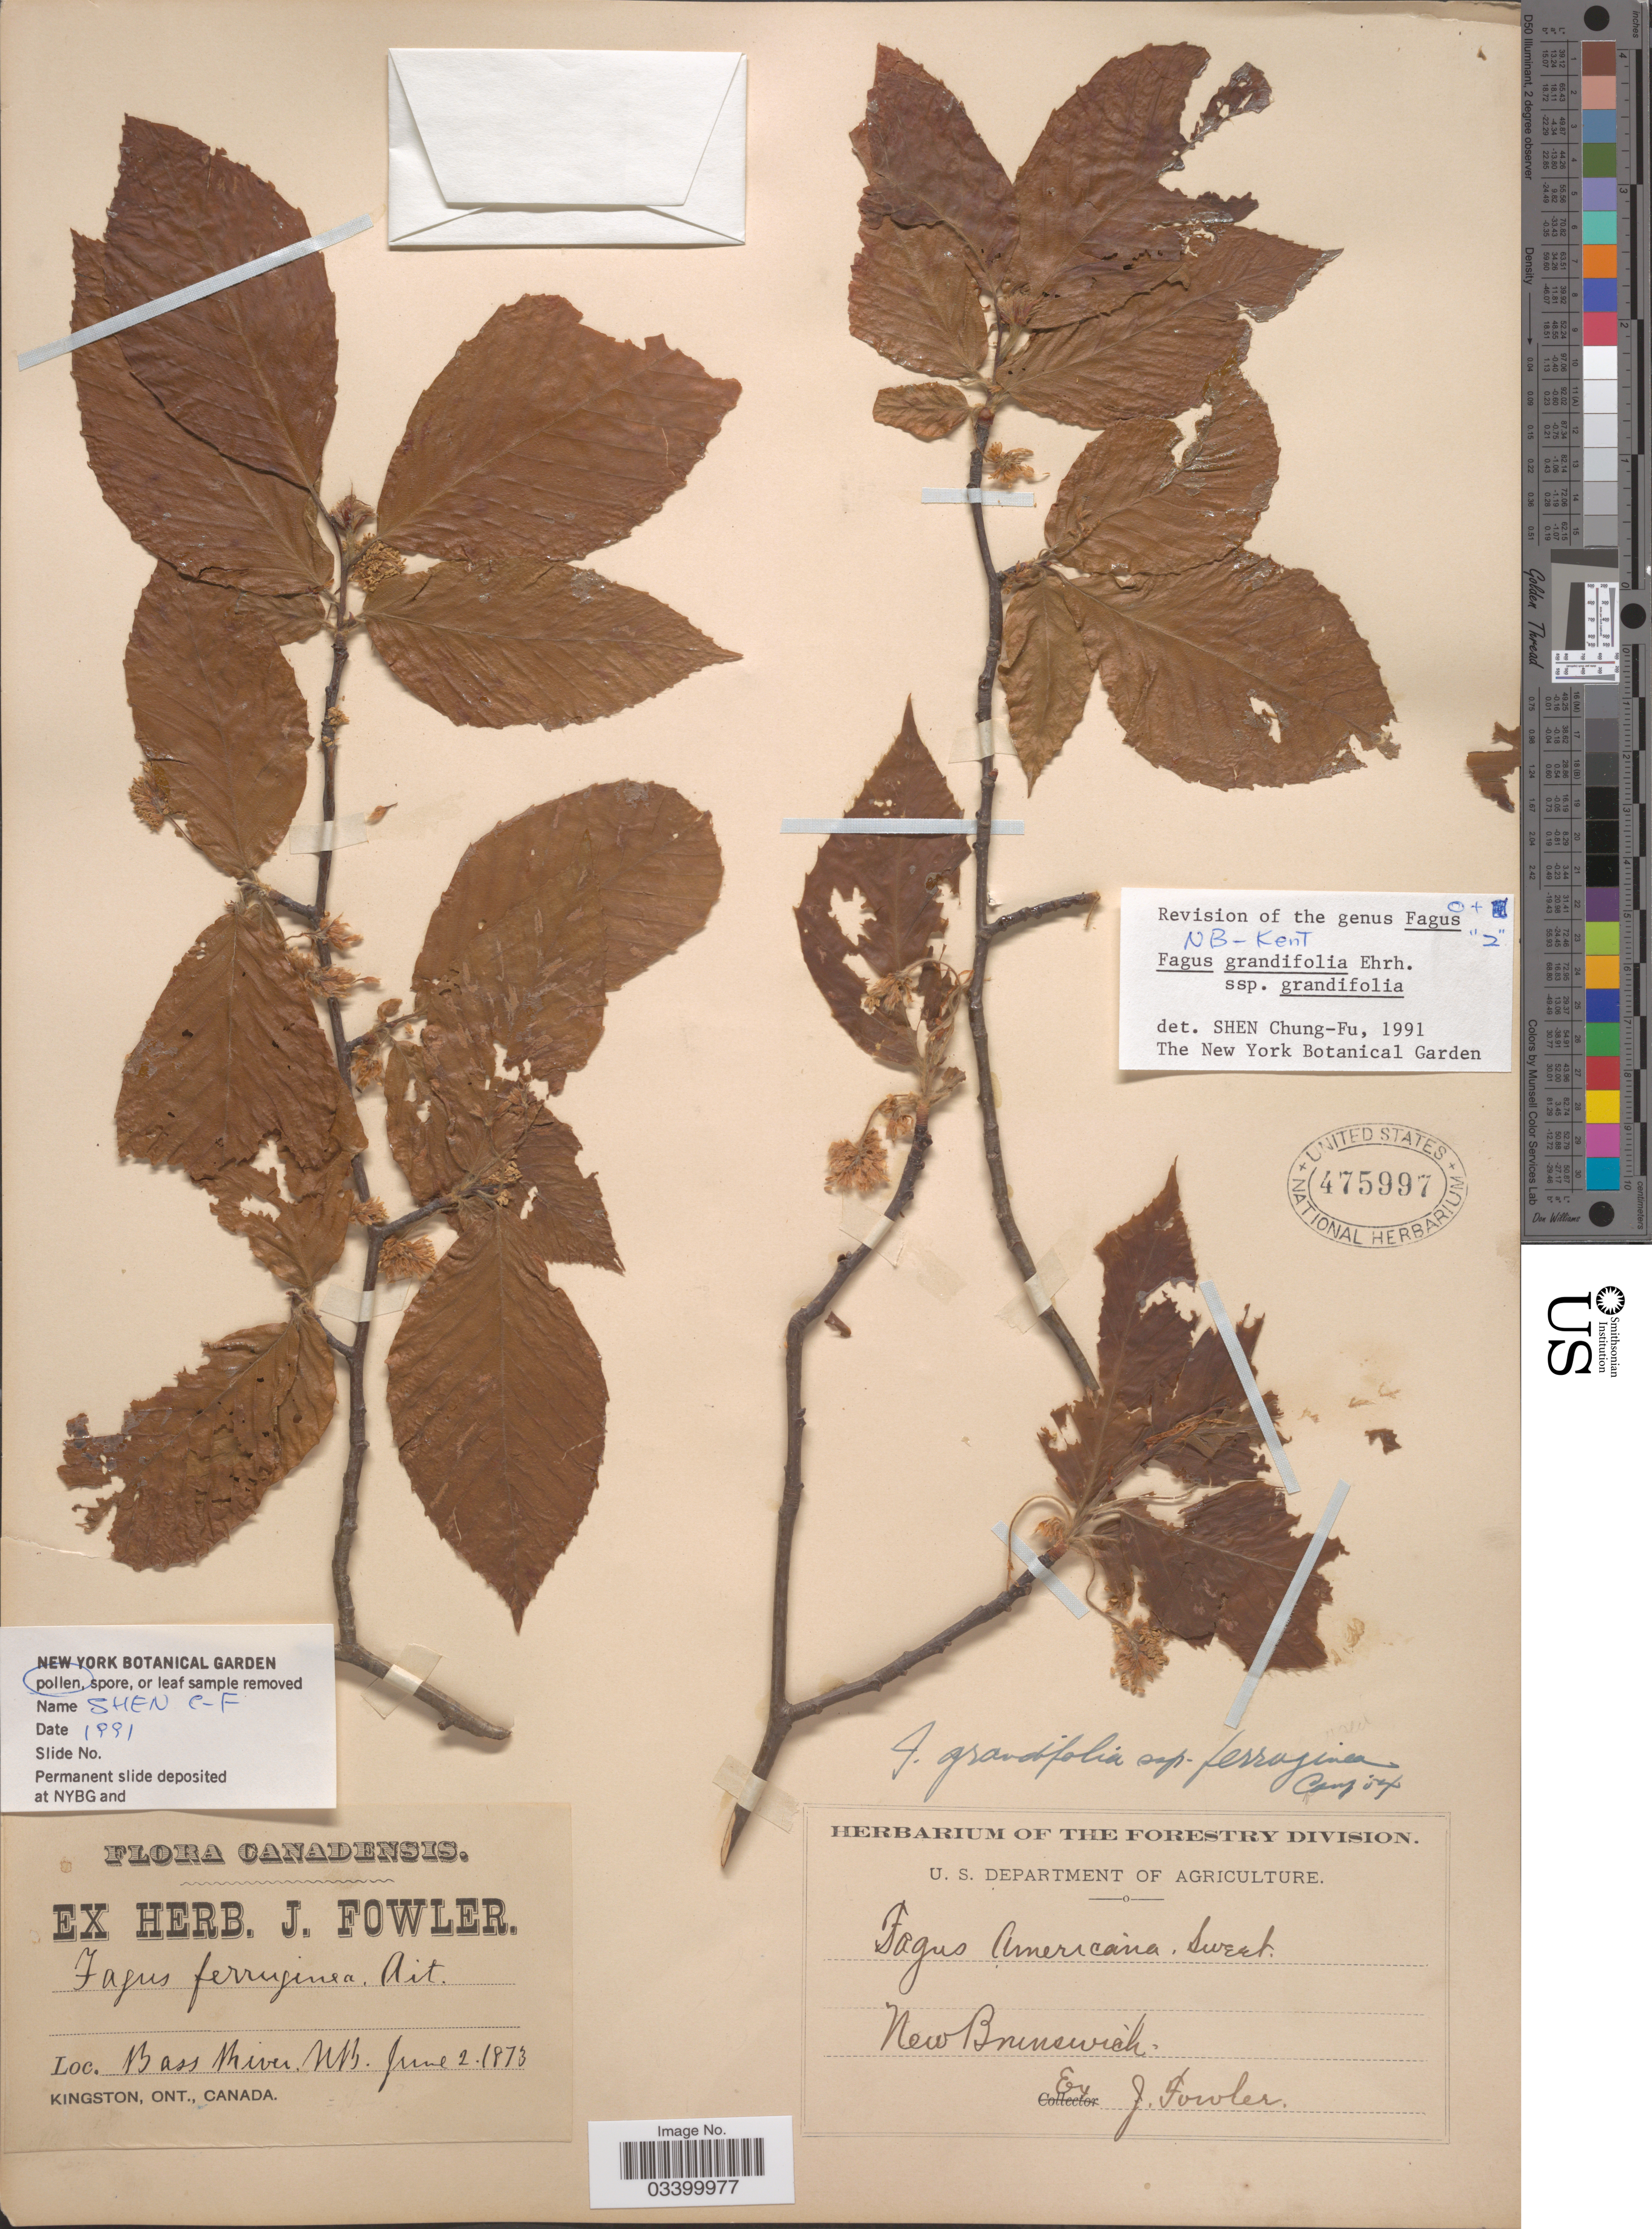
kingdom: Plantae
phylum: Tracheophyta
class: Magnoliopsida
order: Fagales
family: Fagaceae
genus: Fagus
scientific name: Fagus grandifolia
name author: Ehrh.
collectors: ex herb. J. Fowler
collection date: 1873-06-02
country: Canada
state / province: New Brunswick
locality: Bass River.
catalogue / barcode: US 475997